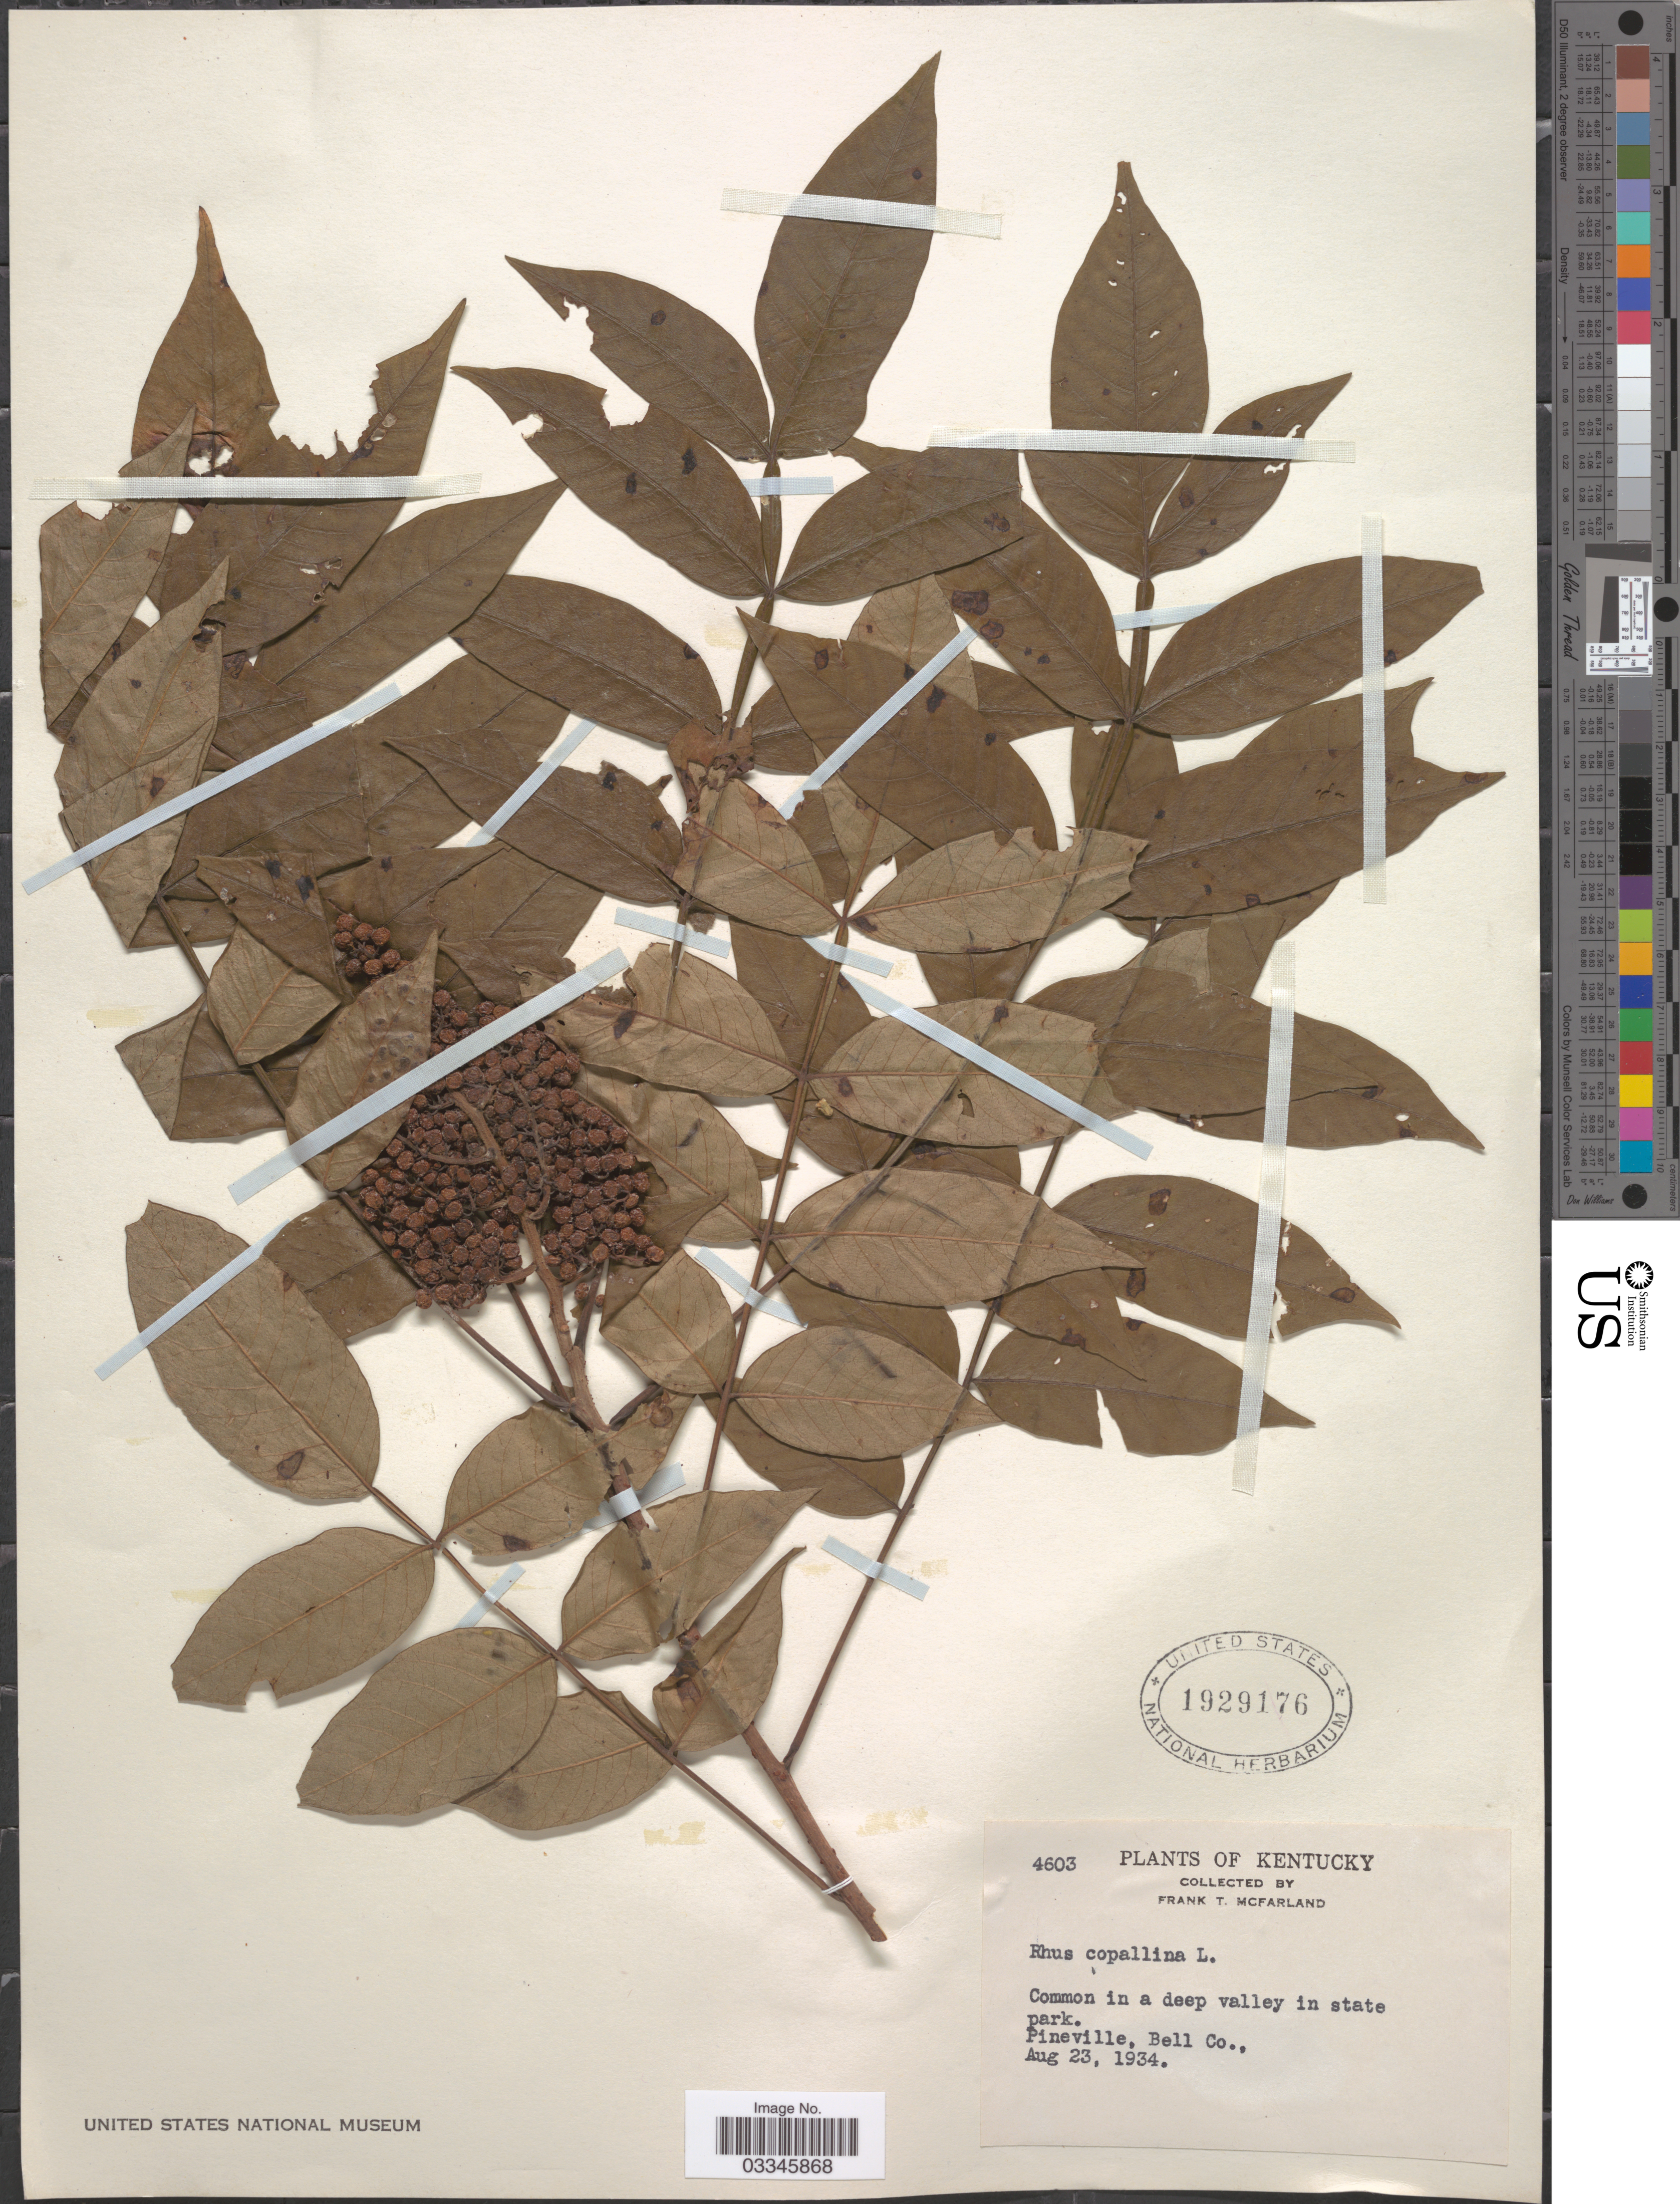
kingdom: Plantae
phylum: Tracheophyta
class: Magnoliopsida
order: Sapindales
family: Anacardiaceae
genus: Rhus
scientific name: Rhus copallinum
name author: L.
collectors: F. McFarland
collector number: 4603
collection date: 1934-08-23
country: United States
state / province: Kentucky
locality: Pineville, Bell Co.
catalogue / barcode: US 1929176